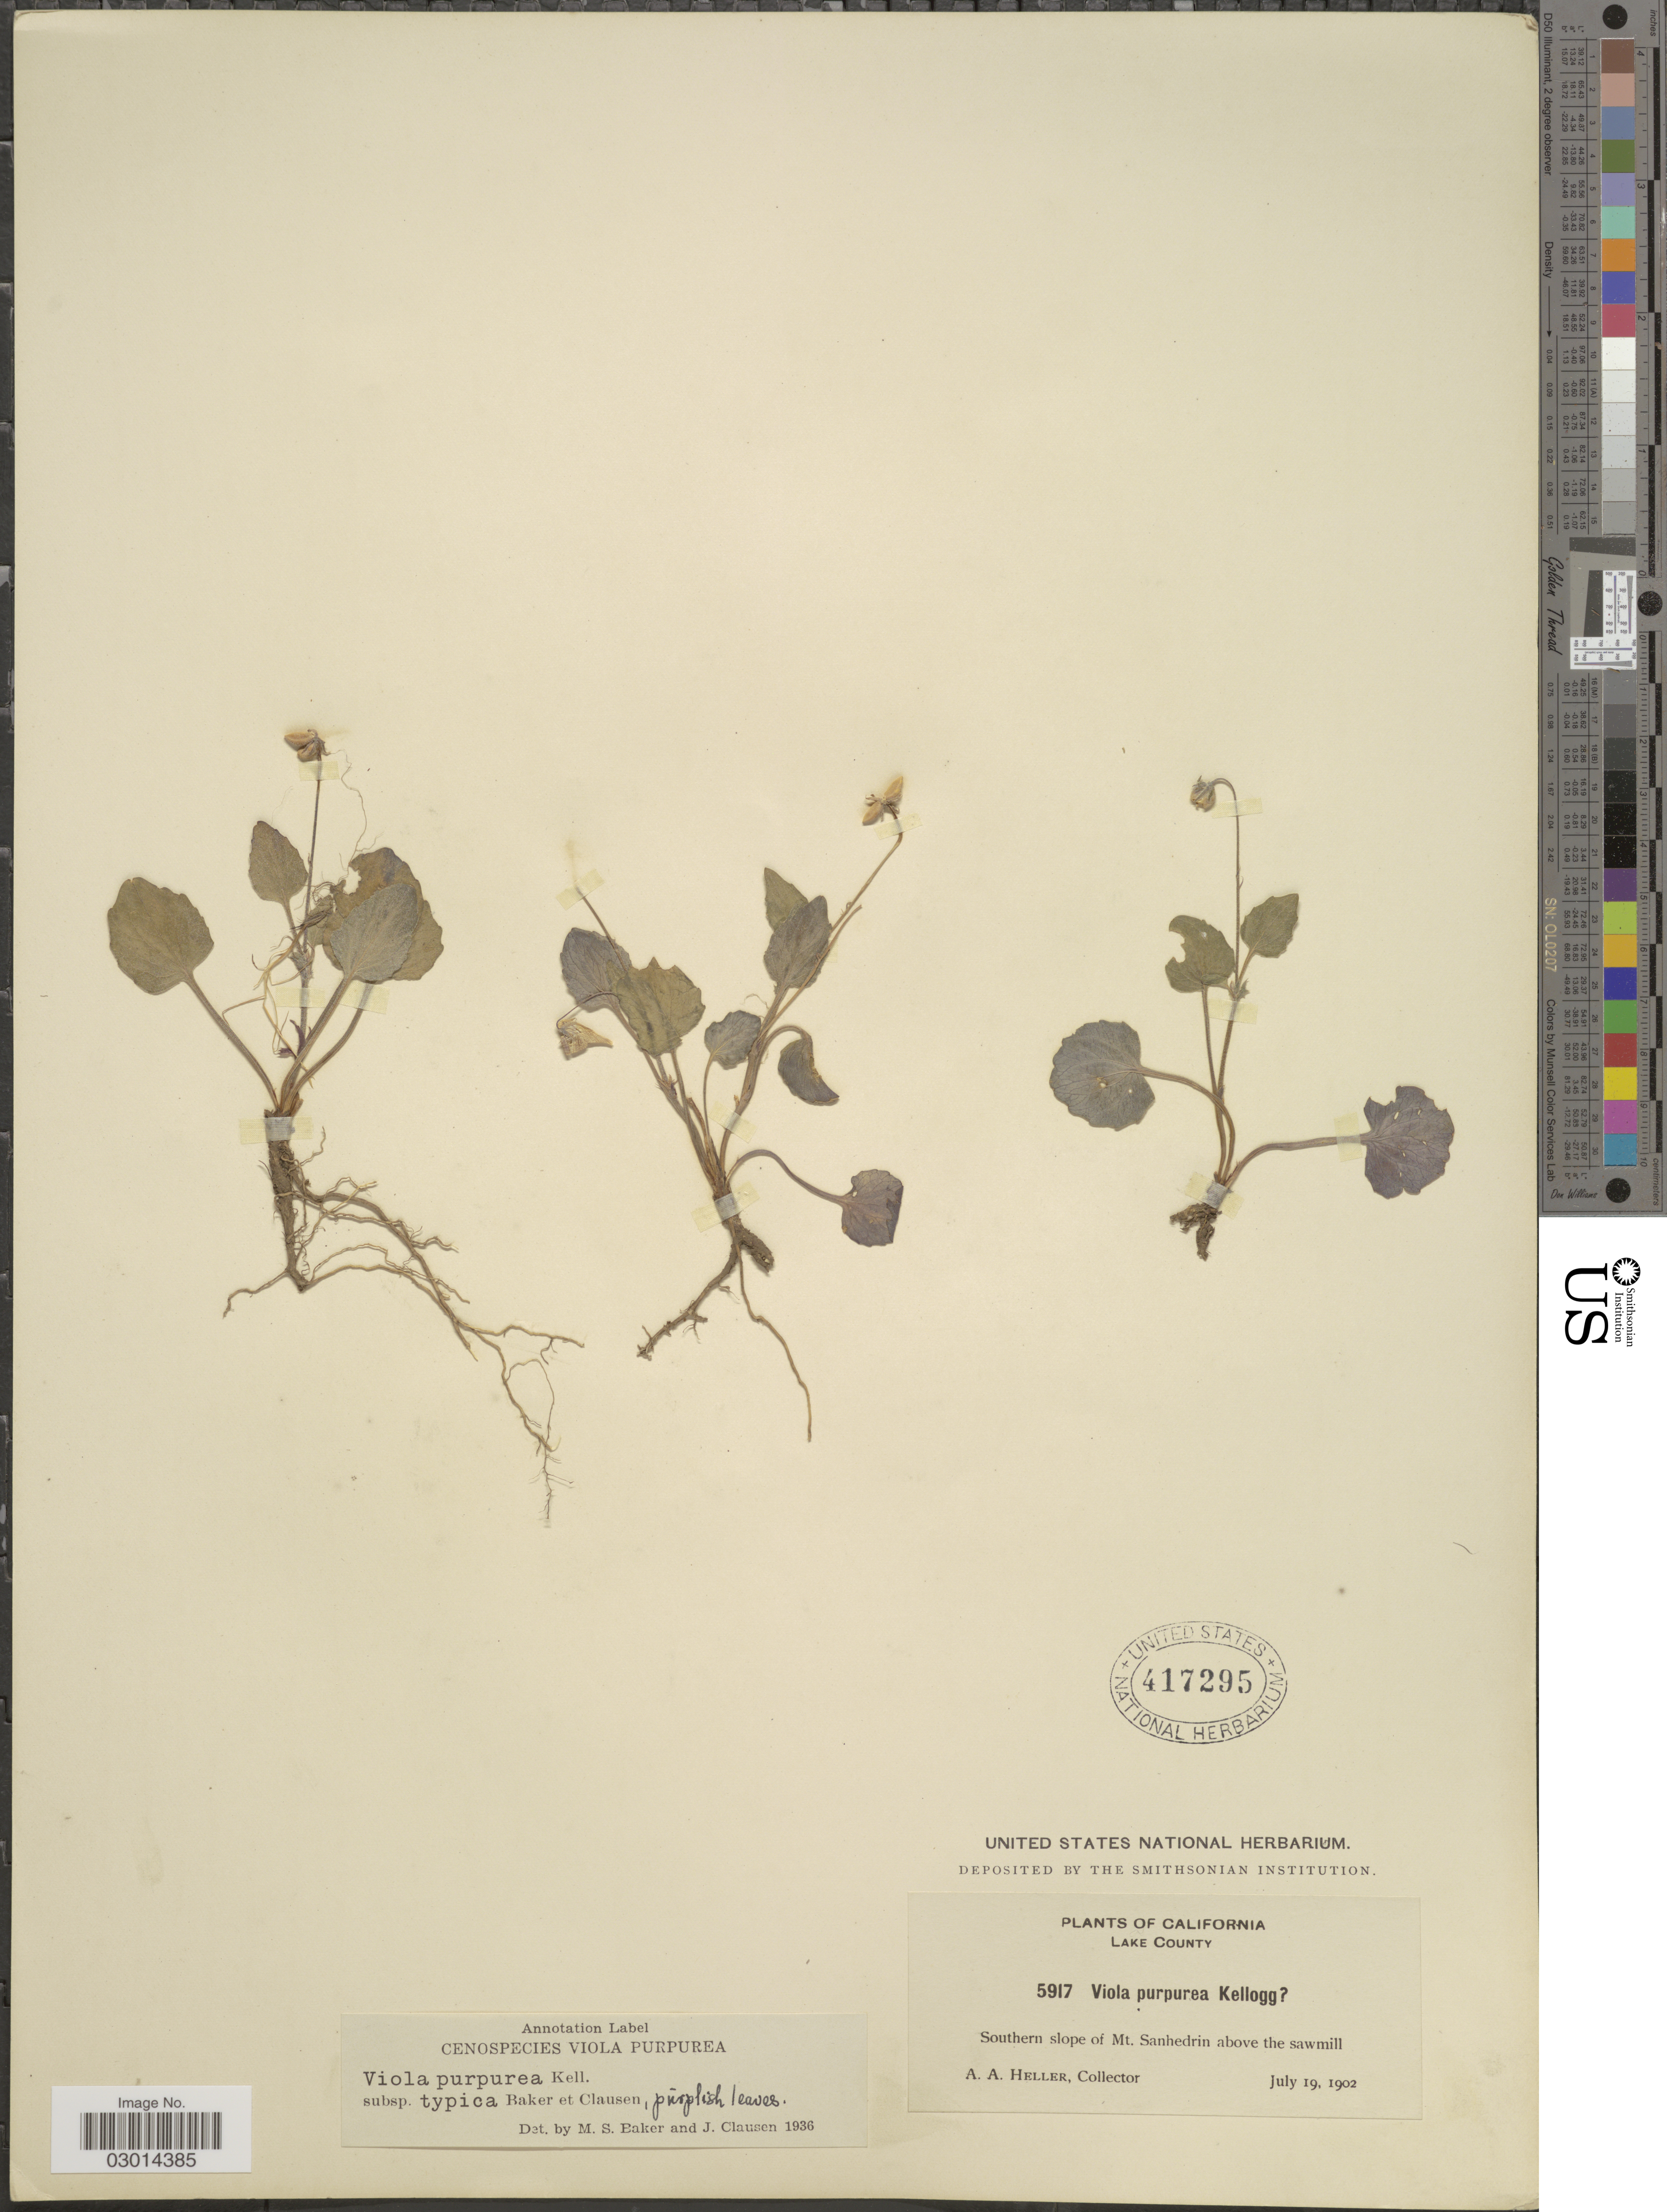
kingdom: Plantae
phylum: Tracheophyta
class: Magnoliopsida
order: Malpighiales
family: Violaceae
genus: Viola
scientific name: Viola purpurea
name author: Kellogg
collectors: A. A. Heller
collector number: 5917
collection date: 1902-07-19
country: United States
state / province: California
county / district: Lake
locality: Lake County, Southern slope of Mt. Sanhedrin above the Sawmill.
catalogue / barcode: US 417295